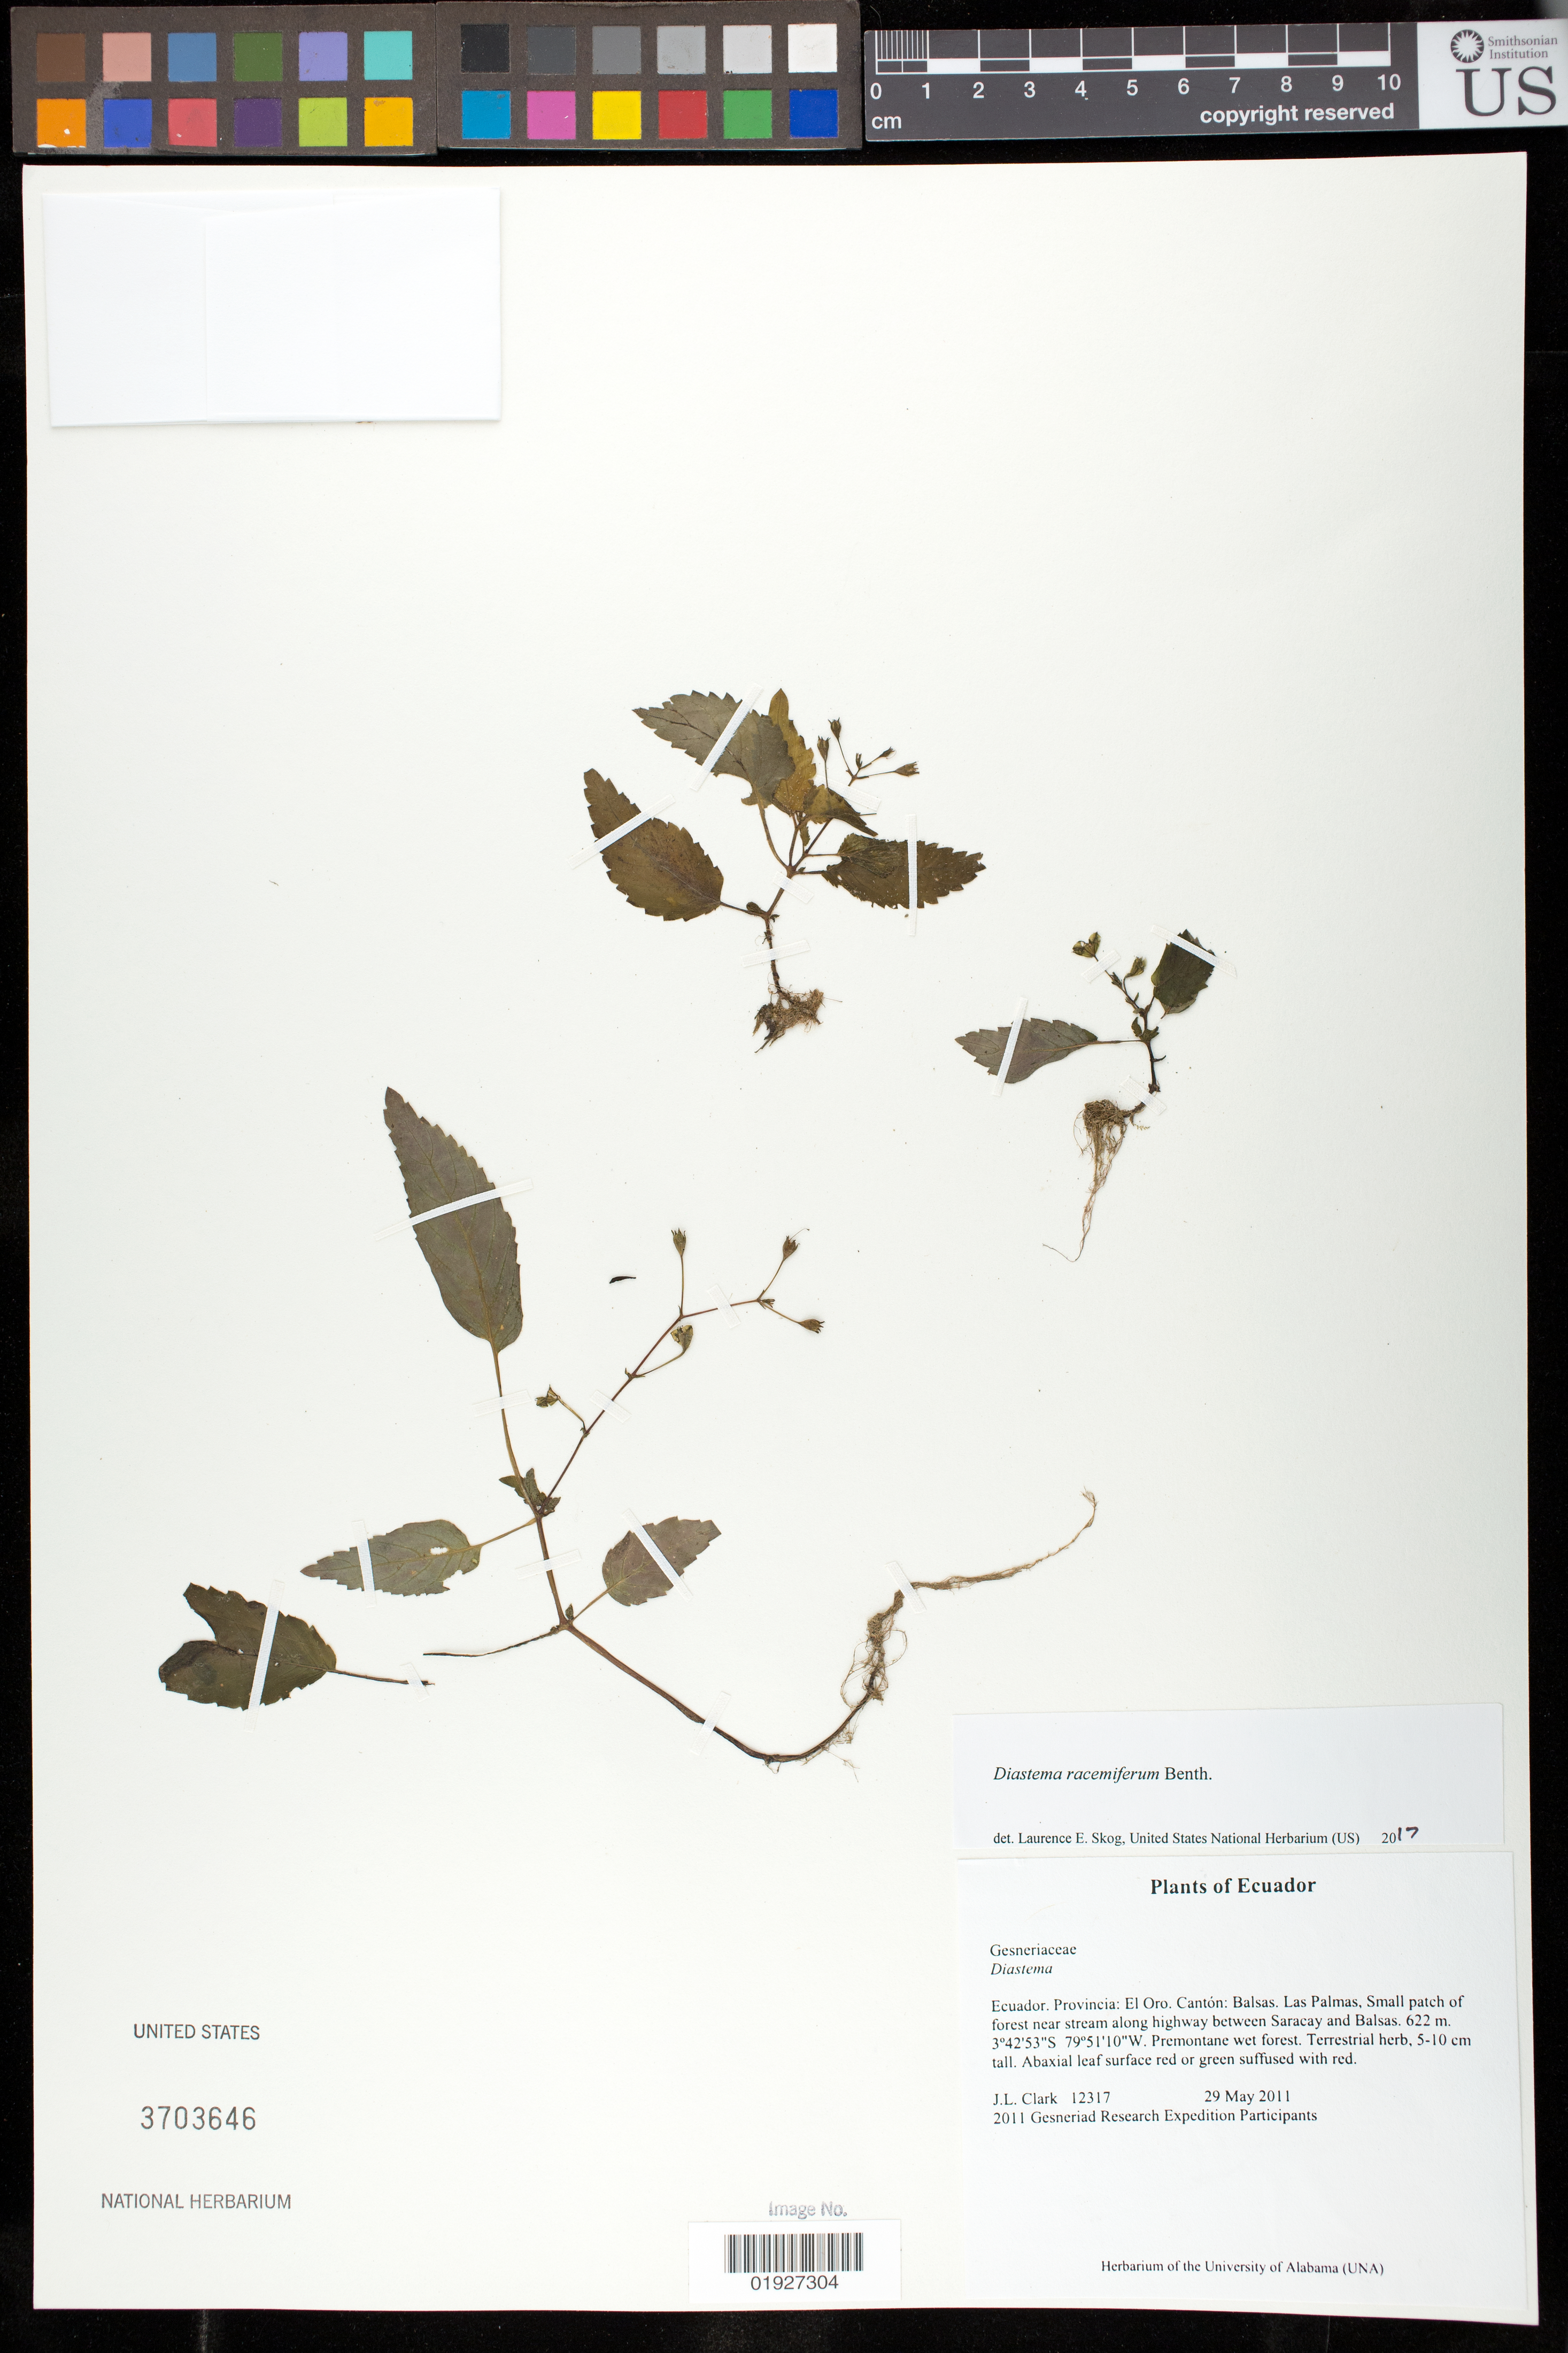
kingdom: Plantae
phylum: Tracheophyta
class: Magnoliopsida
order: Lamiales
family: Gesneriaceae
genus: Diastema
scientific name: Diastema racemiferum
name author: Benth.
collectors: J. L. Clark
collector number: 12317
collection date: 2011-05-29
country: Ecuador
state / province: El Oro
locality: Canton: Balsas. Las Palmas. Small patch of forest near stream along highway between Saracay and Balsas.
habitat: Premontane wet forest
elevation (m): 622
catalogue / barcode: US 3703646